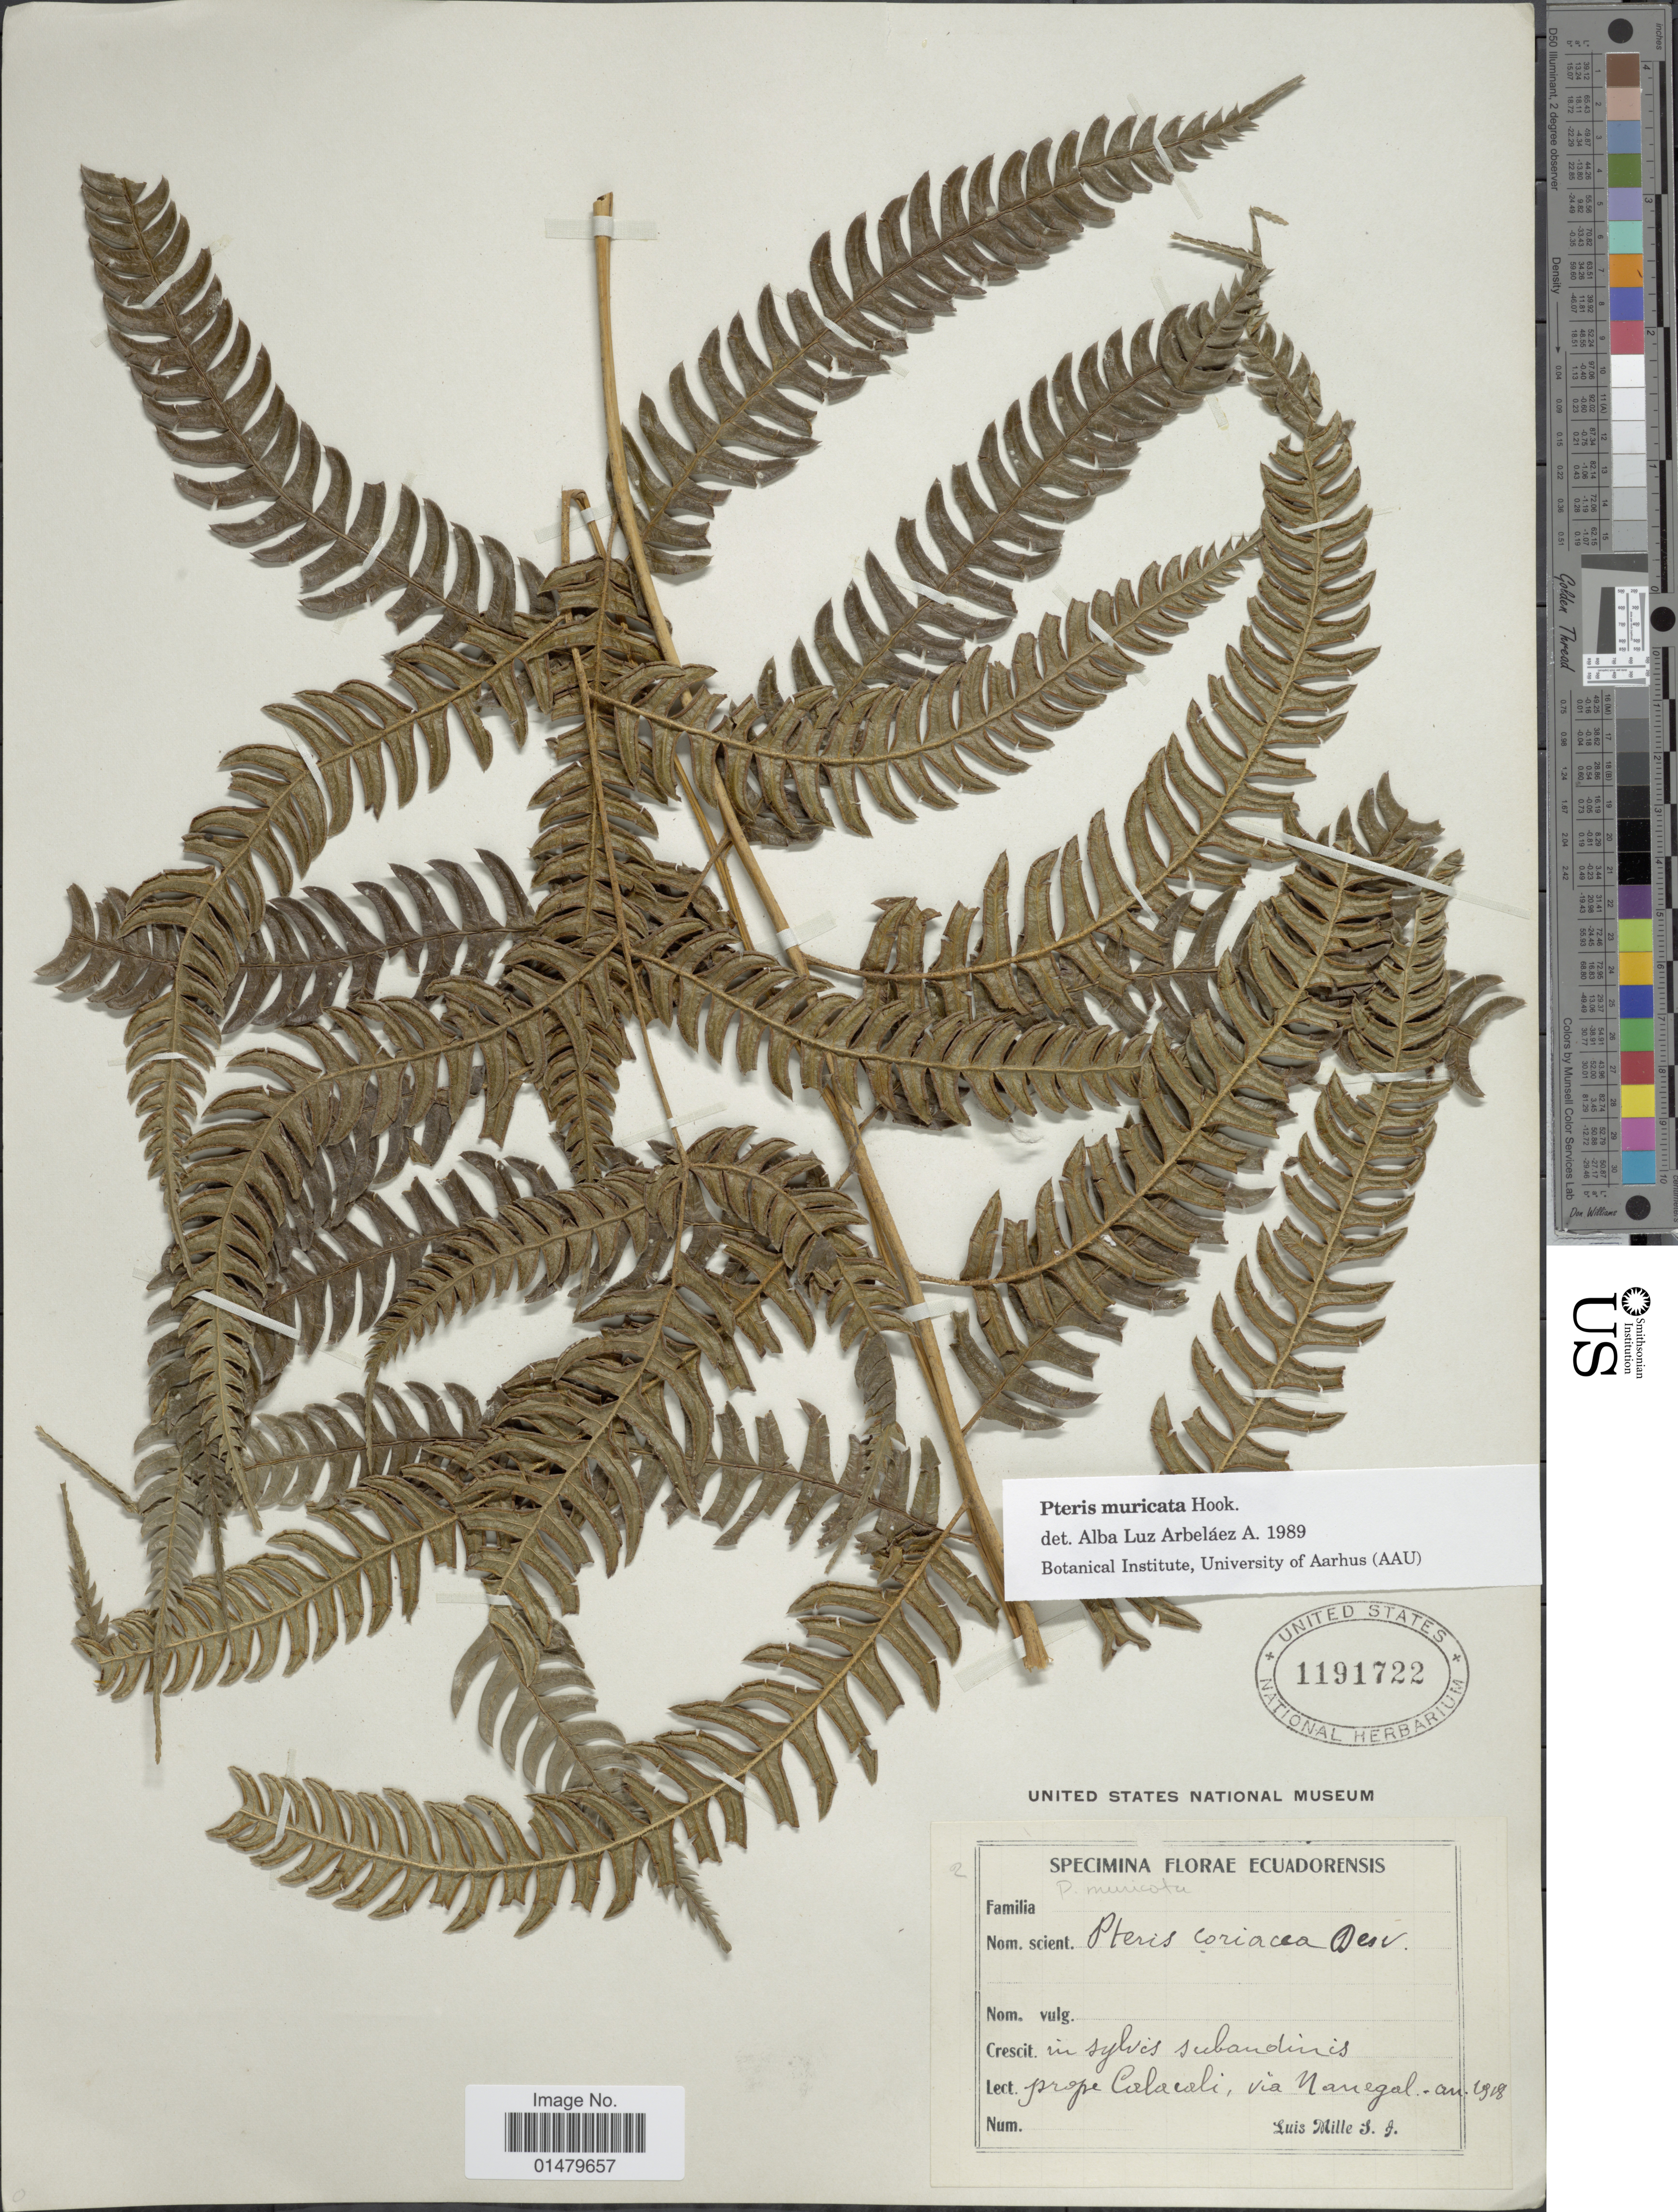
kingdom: Plantae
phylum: Tracheophyta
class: Polypodiopsida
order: Polypodiales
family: Pteridaceae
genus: Pteris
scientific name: Pteris muricata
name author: Rosenst.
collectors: L. Mille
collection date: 1918-08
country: Ecuador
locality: Florae Ecuadorensis. Porpe Calacali, via Manegal.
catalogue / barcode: US 1191722